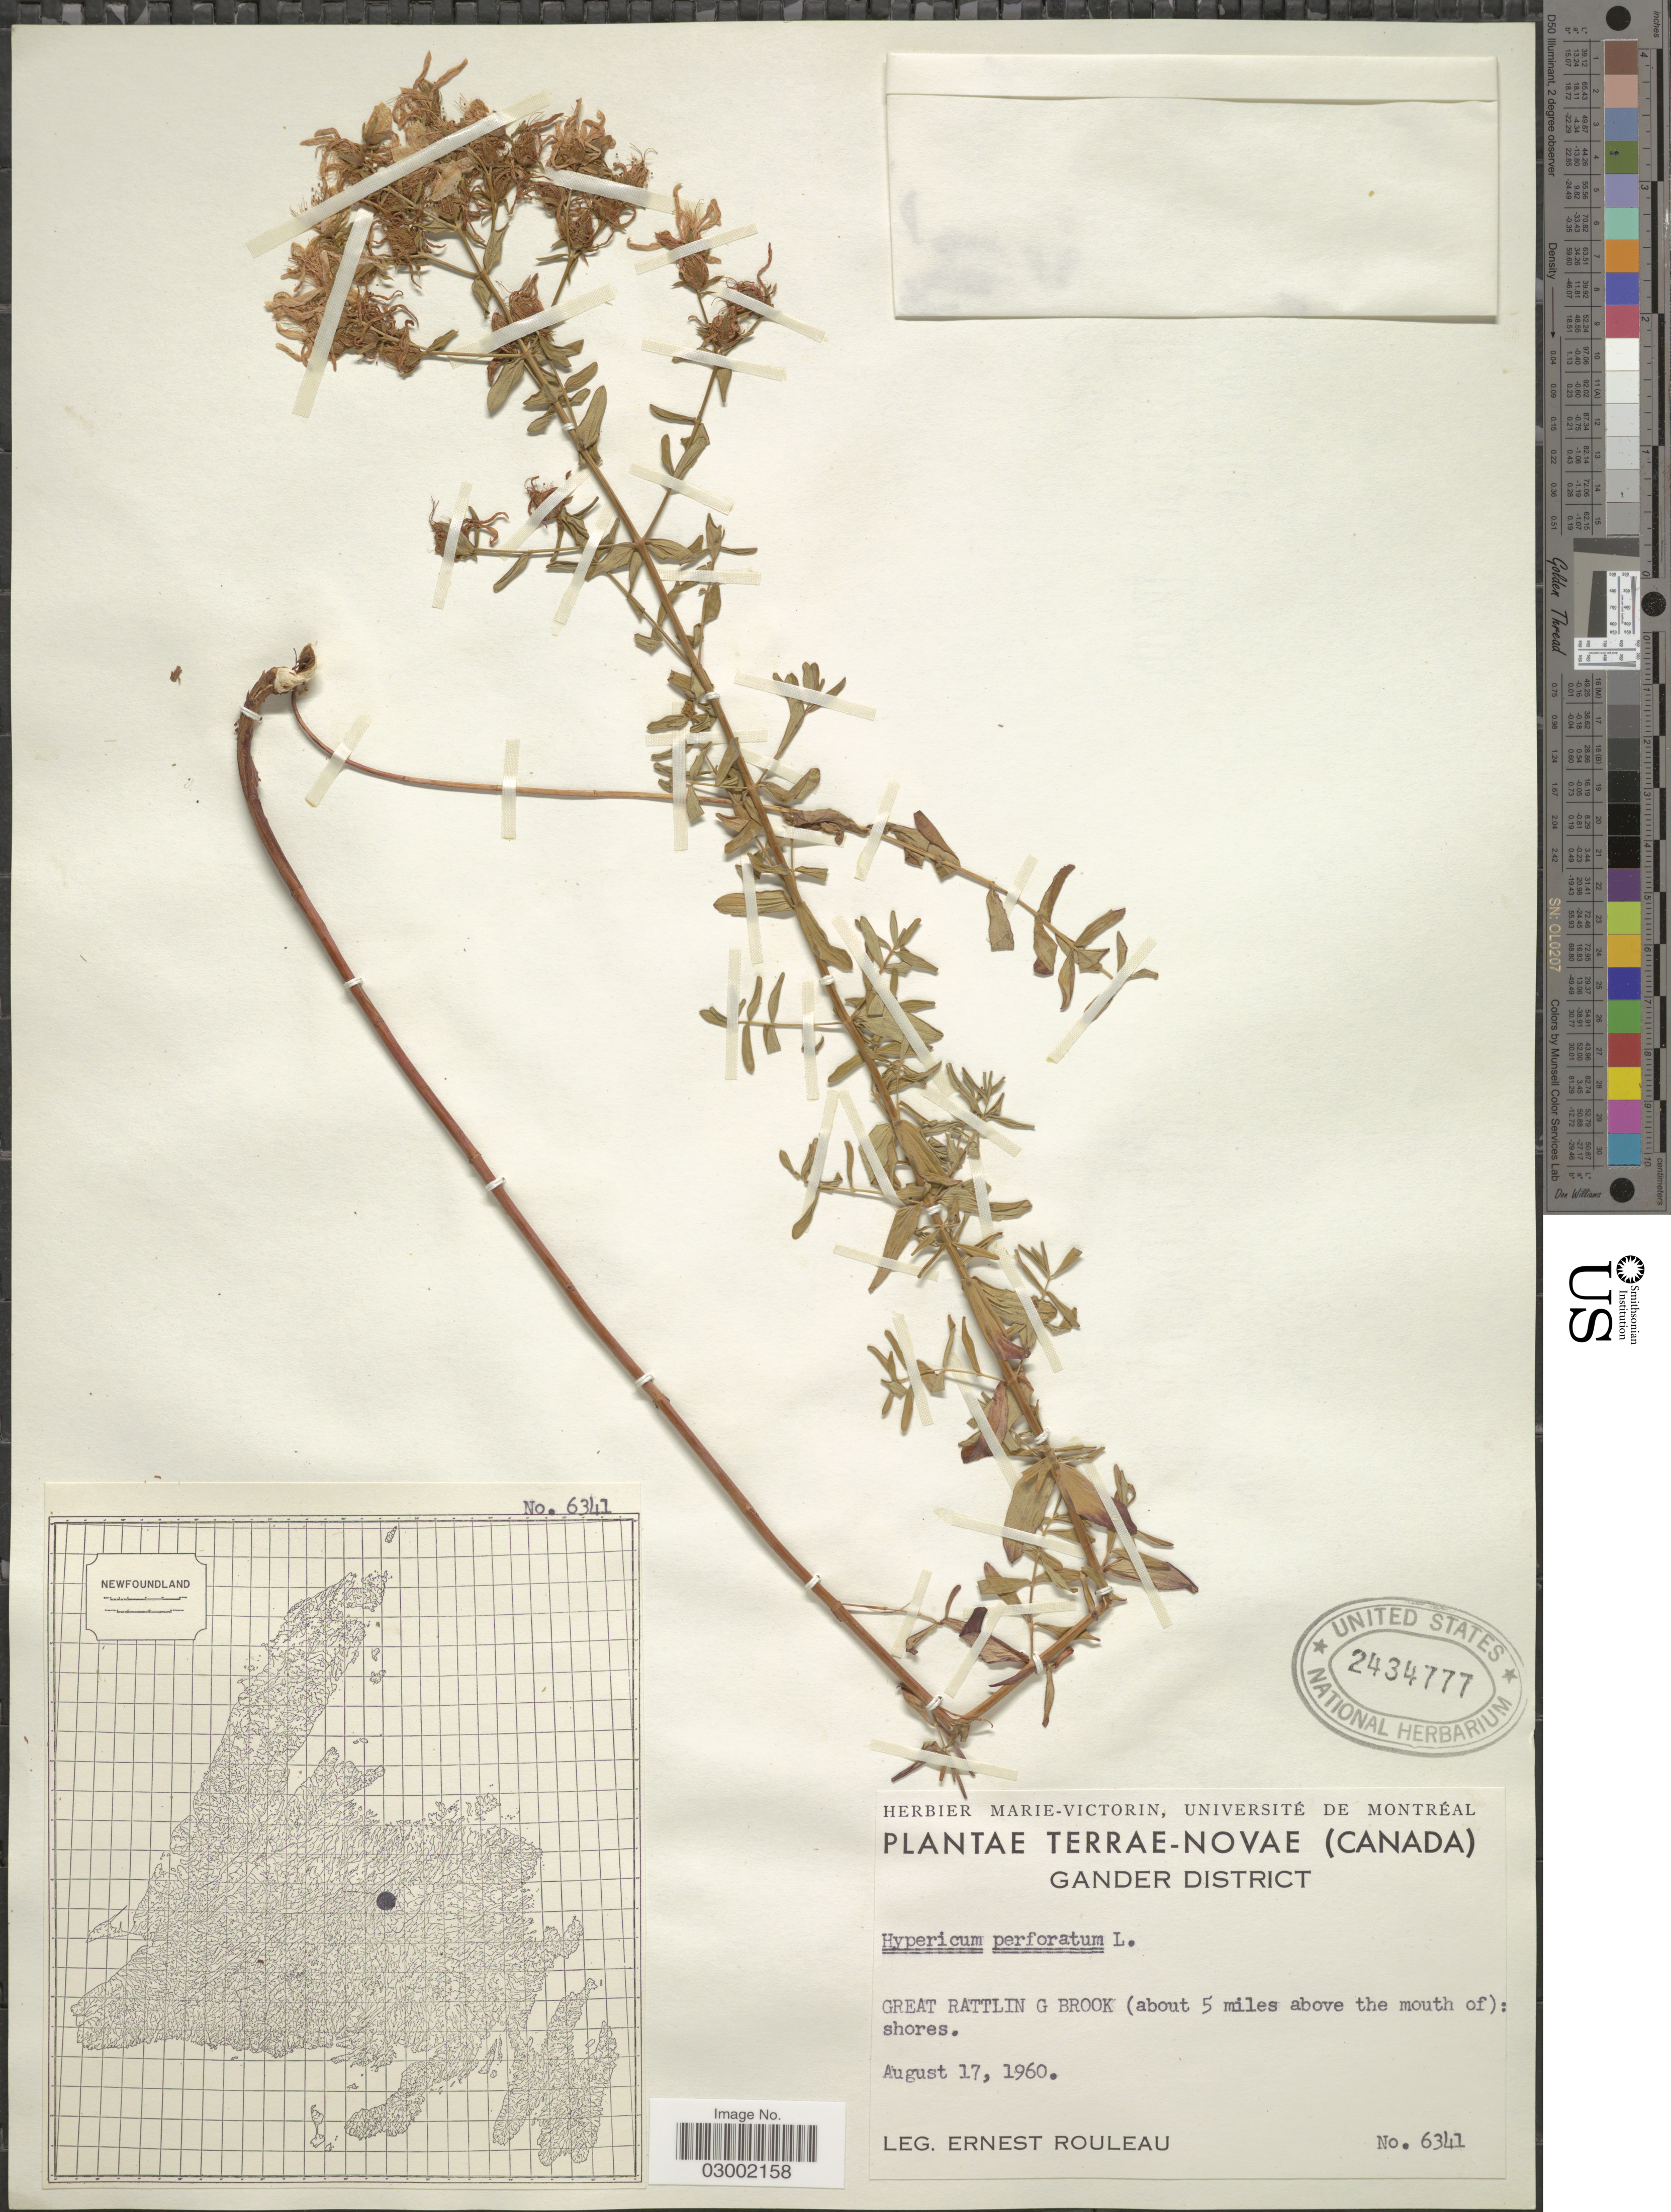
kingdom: Plantae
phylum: Tracheophyta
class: Magnoliopsida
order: Malpighiales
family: Hypericaceae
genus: Hypericum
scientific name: Hypericum perforatum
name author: L.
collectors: J. Rouleau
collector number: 6341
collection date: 1960-08-17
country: Canada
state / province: Newfoundland and Labrador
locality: Terrae-Novae. Gander District. Great Rattlin G Brook (about 5 miles above the mouth of): shores.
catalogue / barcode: US 2434777